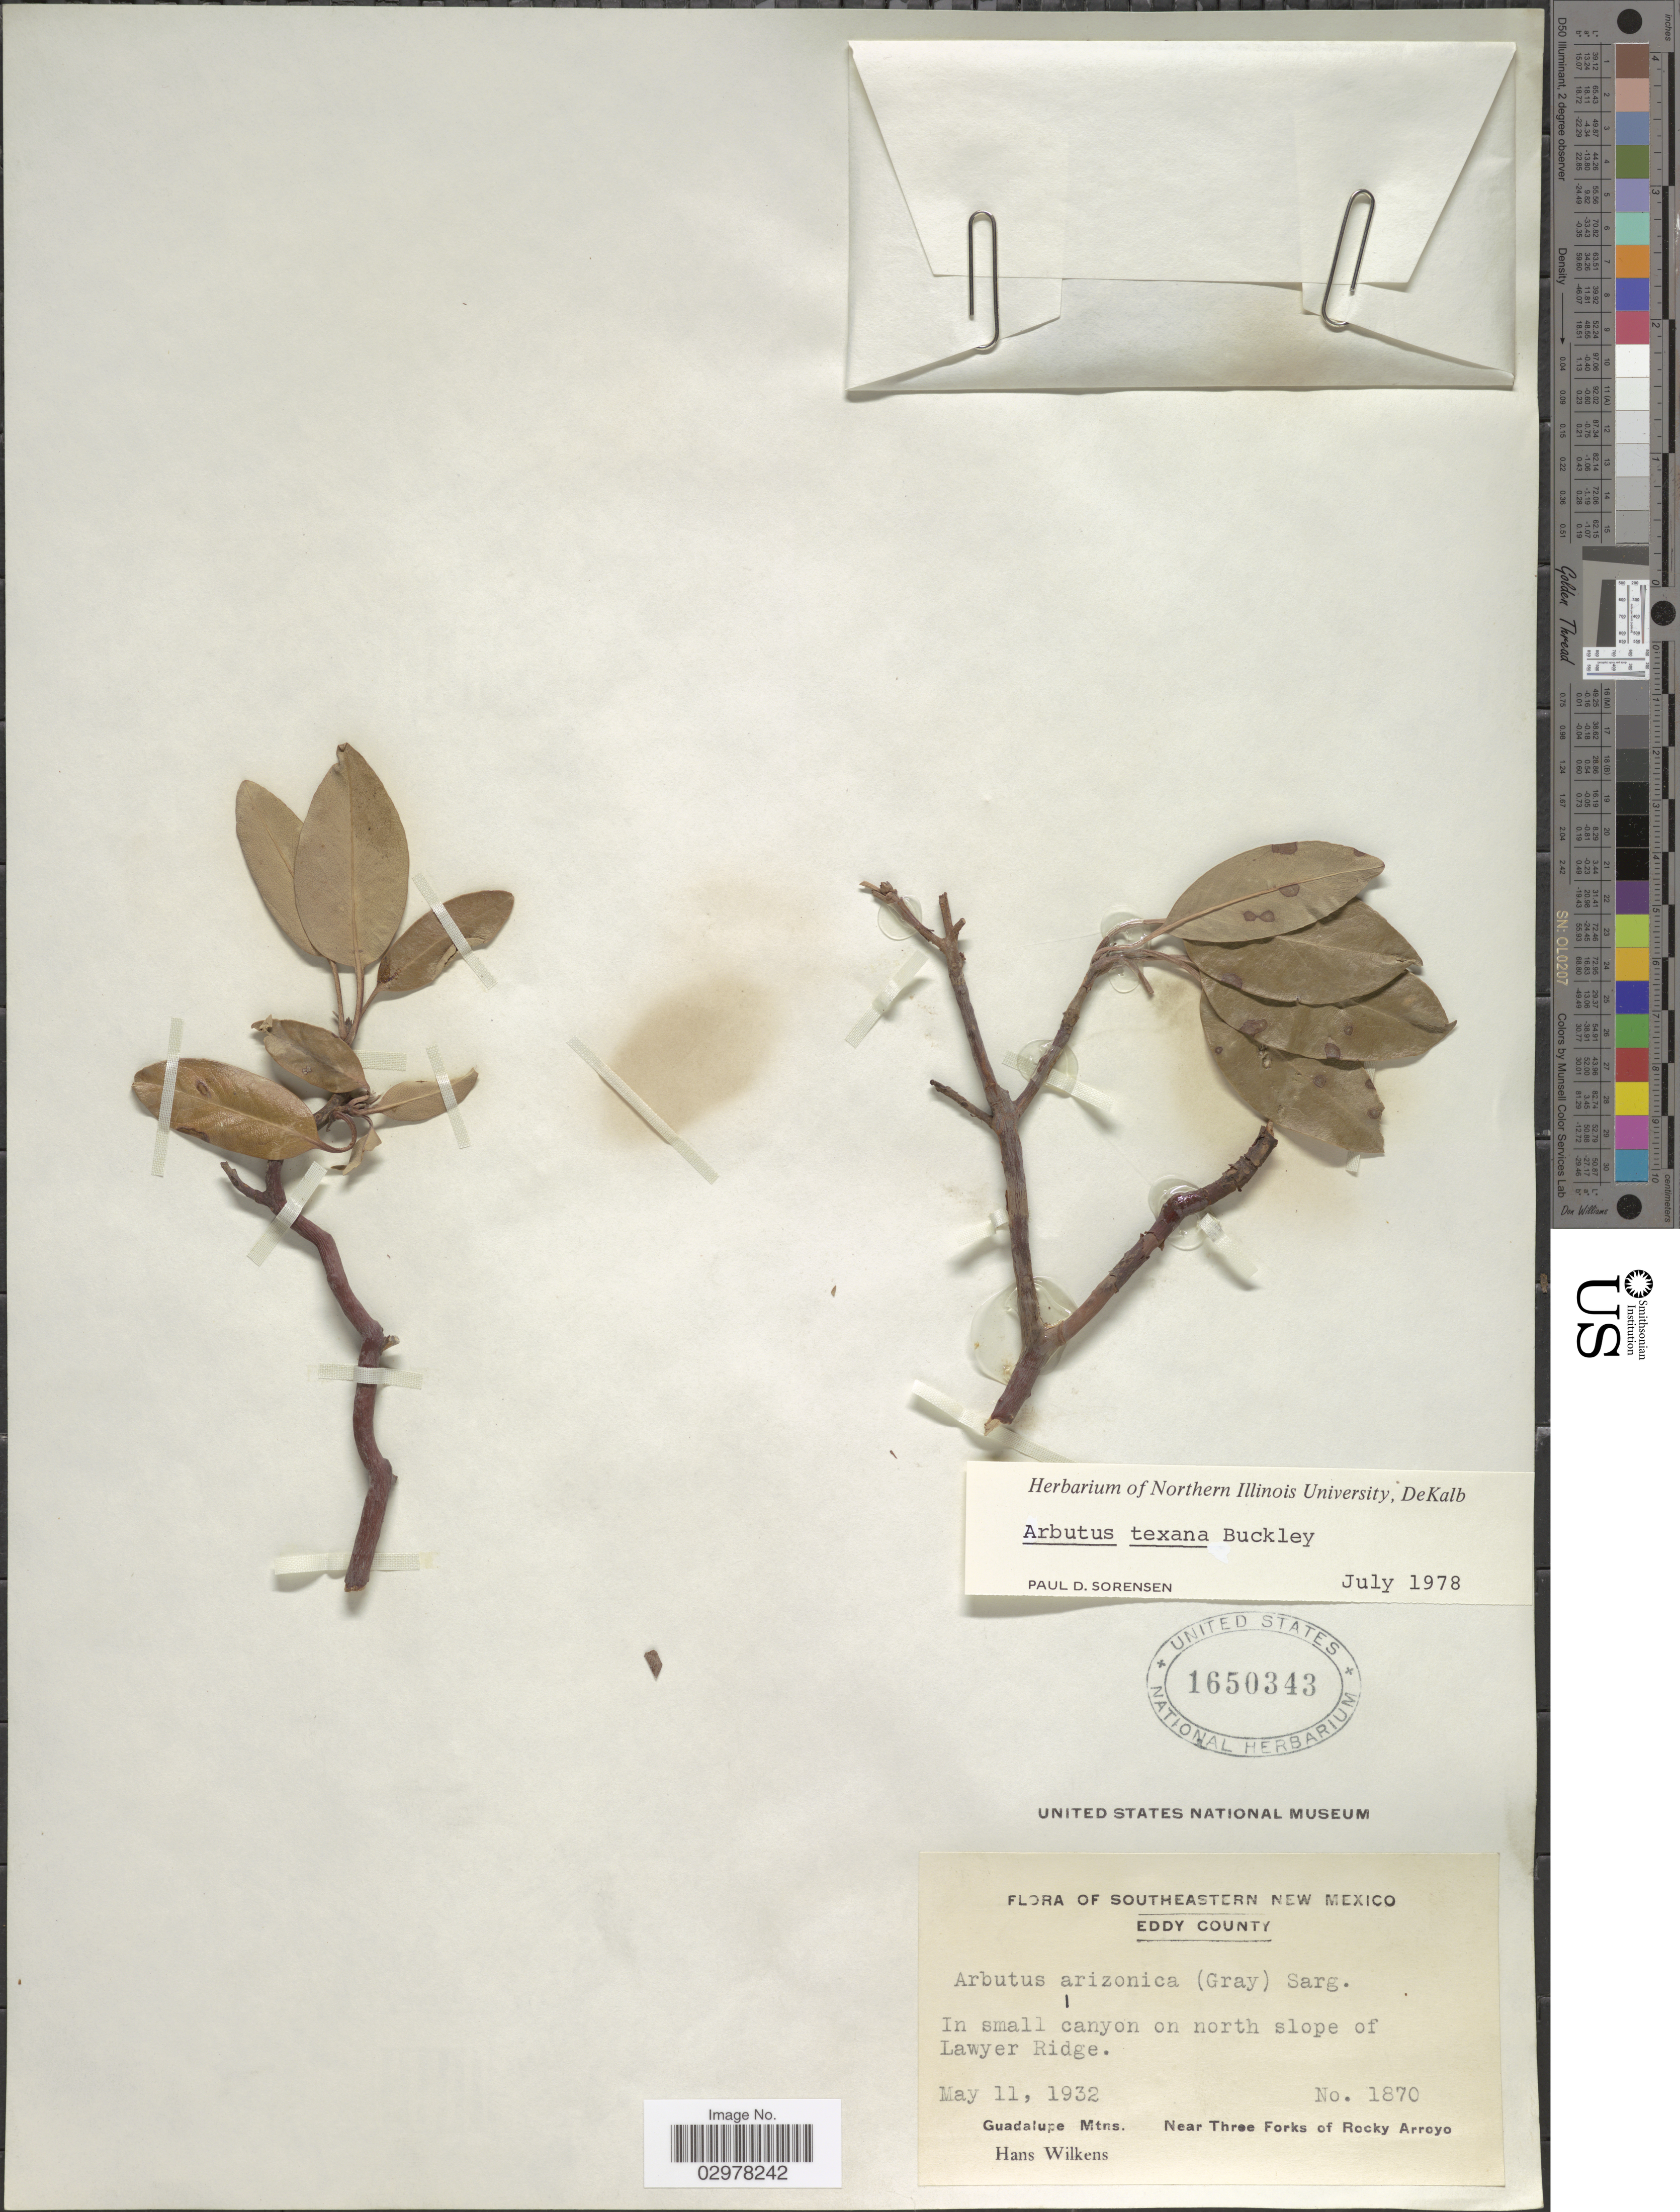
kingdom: Plantae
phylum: Tracheophyta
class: Magnoliopsida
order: Ericales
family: Ericaceae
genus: Arbutus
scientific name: Arbutus texana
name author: Buckley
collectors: H. Wilkens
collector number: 1870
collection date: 1932-05-11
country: United States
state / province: New Mexico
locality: Southeastern New Mexico, Eddy County, In small canyon on north slope of Lawyer Ridge, Guadalupe Mtns., Near Three Forks of Rocky Arroyo.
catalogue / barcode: US 1650343